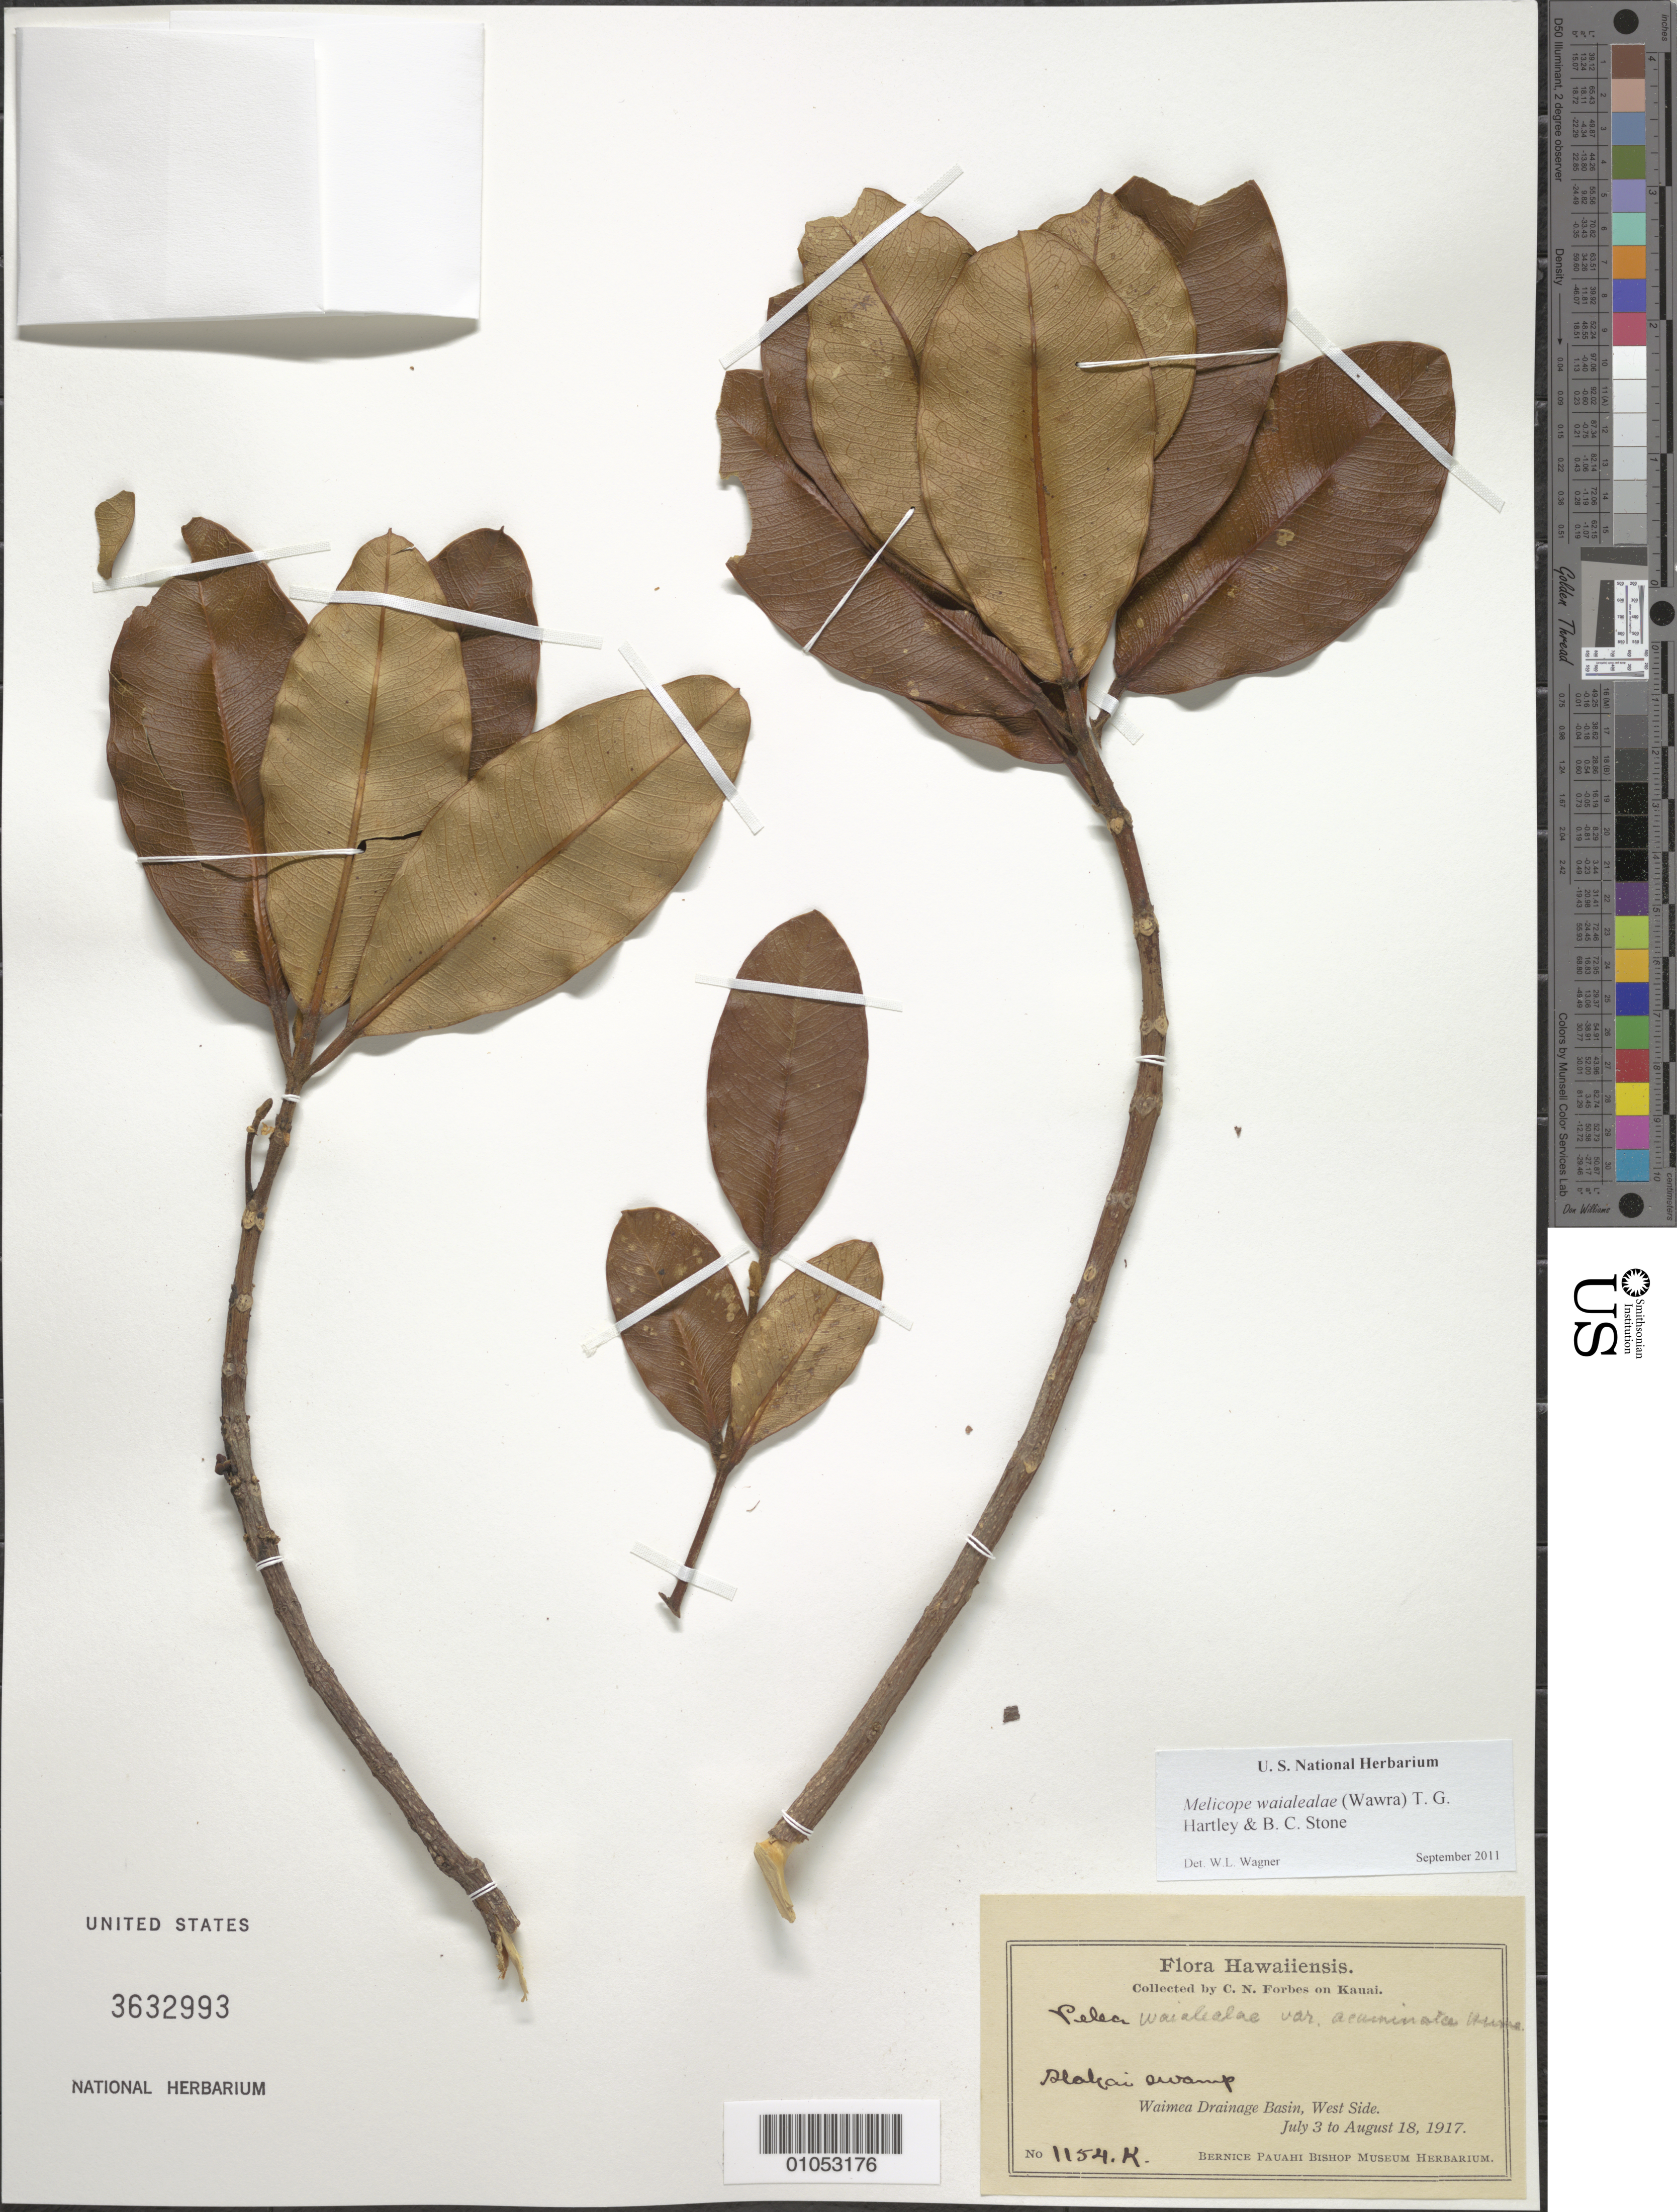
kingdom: Plantae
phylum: Tracheophyta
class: Magnoliopsida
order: Sapindales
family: Rutaceae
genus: Melicope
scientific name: Melicope waialealae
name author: (Wawra) T.G. Hartley & B.C. Stone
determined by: Wagner, W. L., (BOT), Smithsonian Institution - National Museum of Natural History (UNITED STATES)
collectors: C. N. Forbes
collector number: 1154.K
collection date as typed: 3 Jul 1917 to 18 Aug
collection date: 1917-07-03/1917-08-18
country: United States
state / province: Hawaii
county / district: Kauai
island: Kaua'i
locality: Alakai swamp, Waimea Drainage Basin, West Side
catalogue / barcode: US 3632993